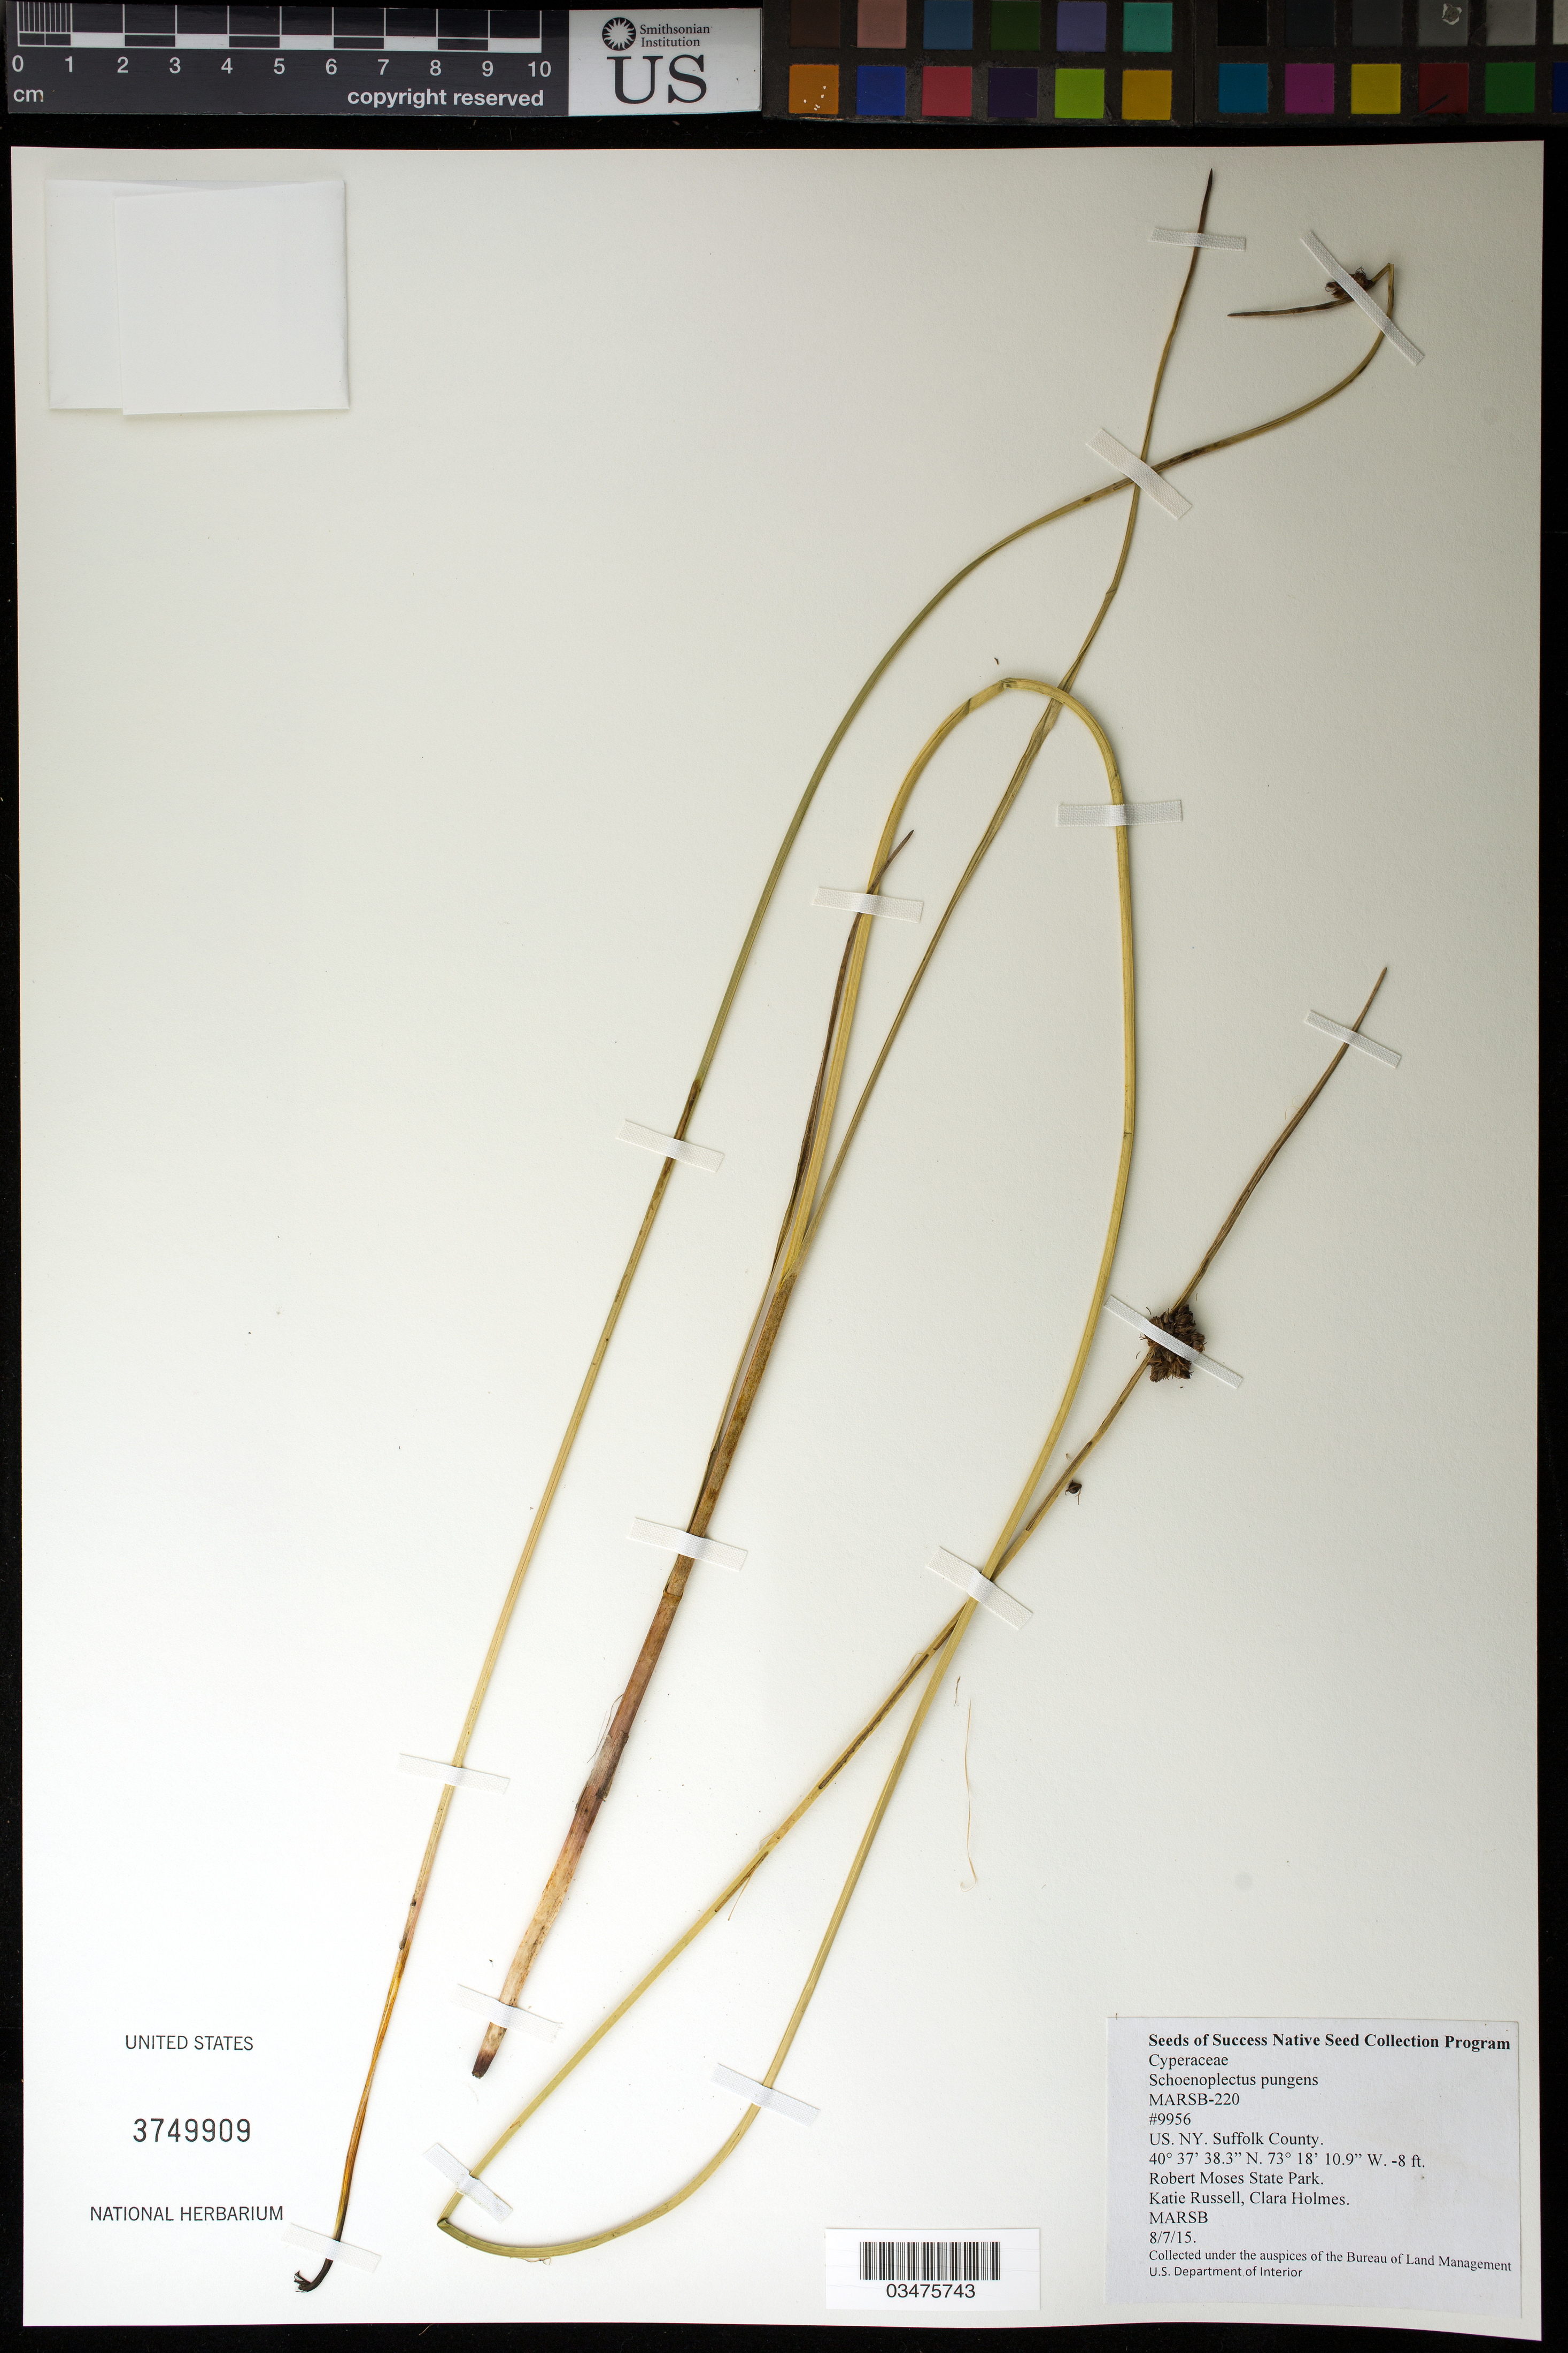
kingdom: Plantae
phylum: Tracheophyta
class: Liliopsida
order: Poales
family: Cyperaceae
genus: Schoenoplectus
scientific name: Schoenoplectus pungens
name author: (Vahl) Palla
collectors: K. Russell & C. Holmes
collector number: MARSB-220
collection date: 2015-08-07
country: United States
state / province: New York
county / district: Suffolk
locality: Robert Moses State Park.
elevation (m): -2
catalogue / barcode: US 3749909